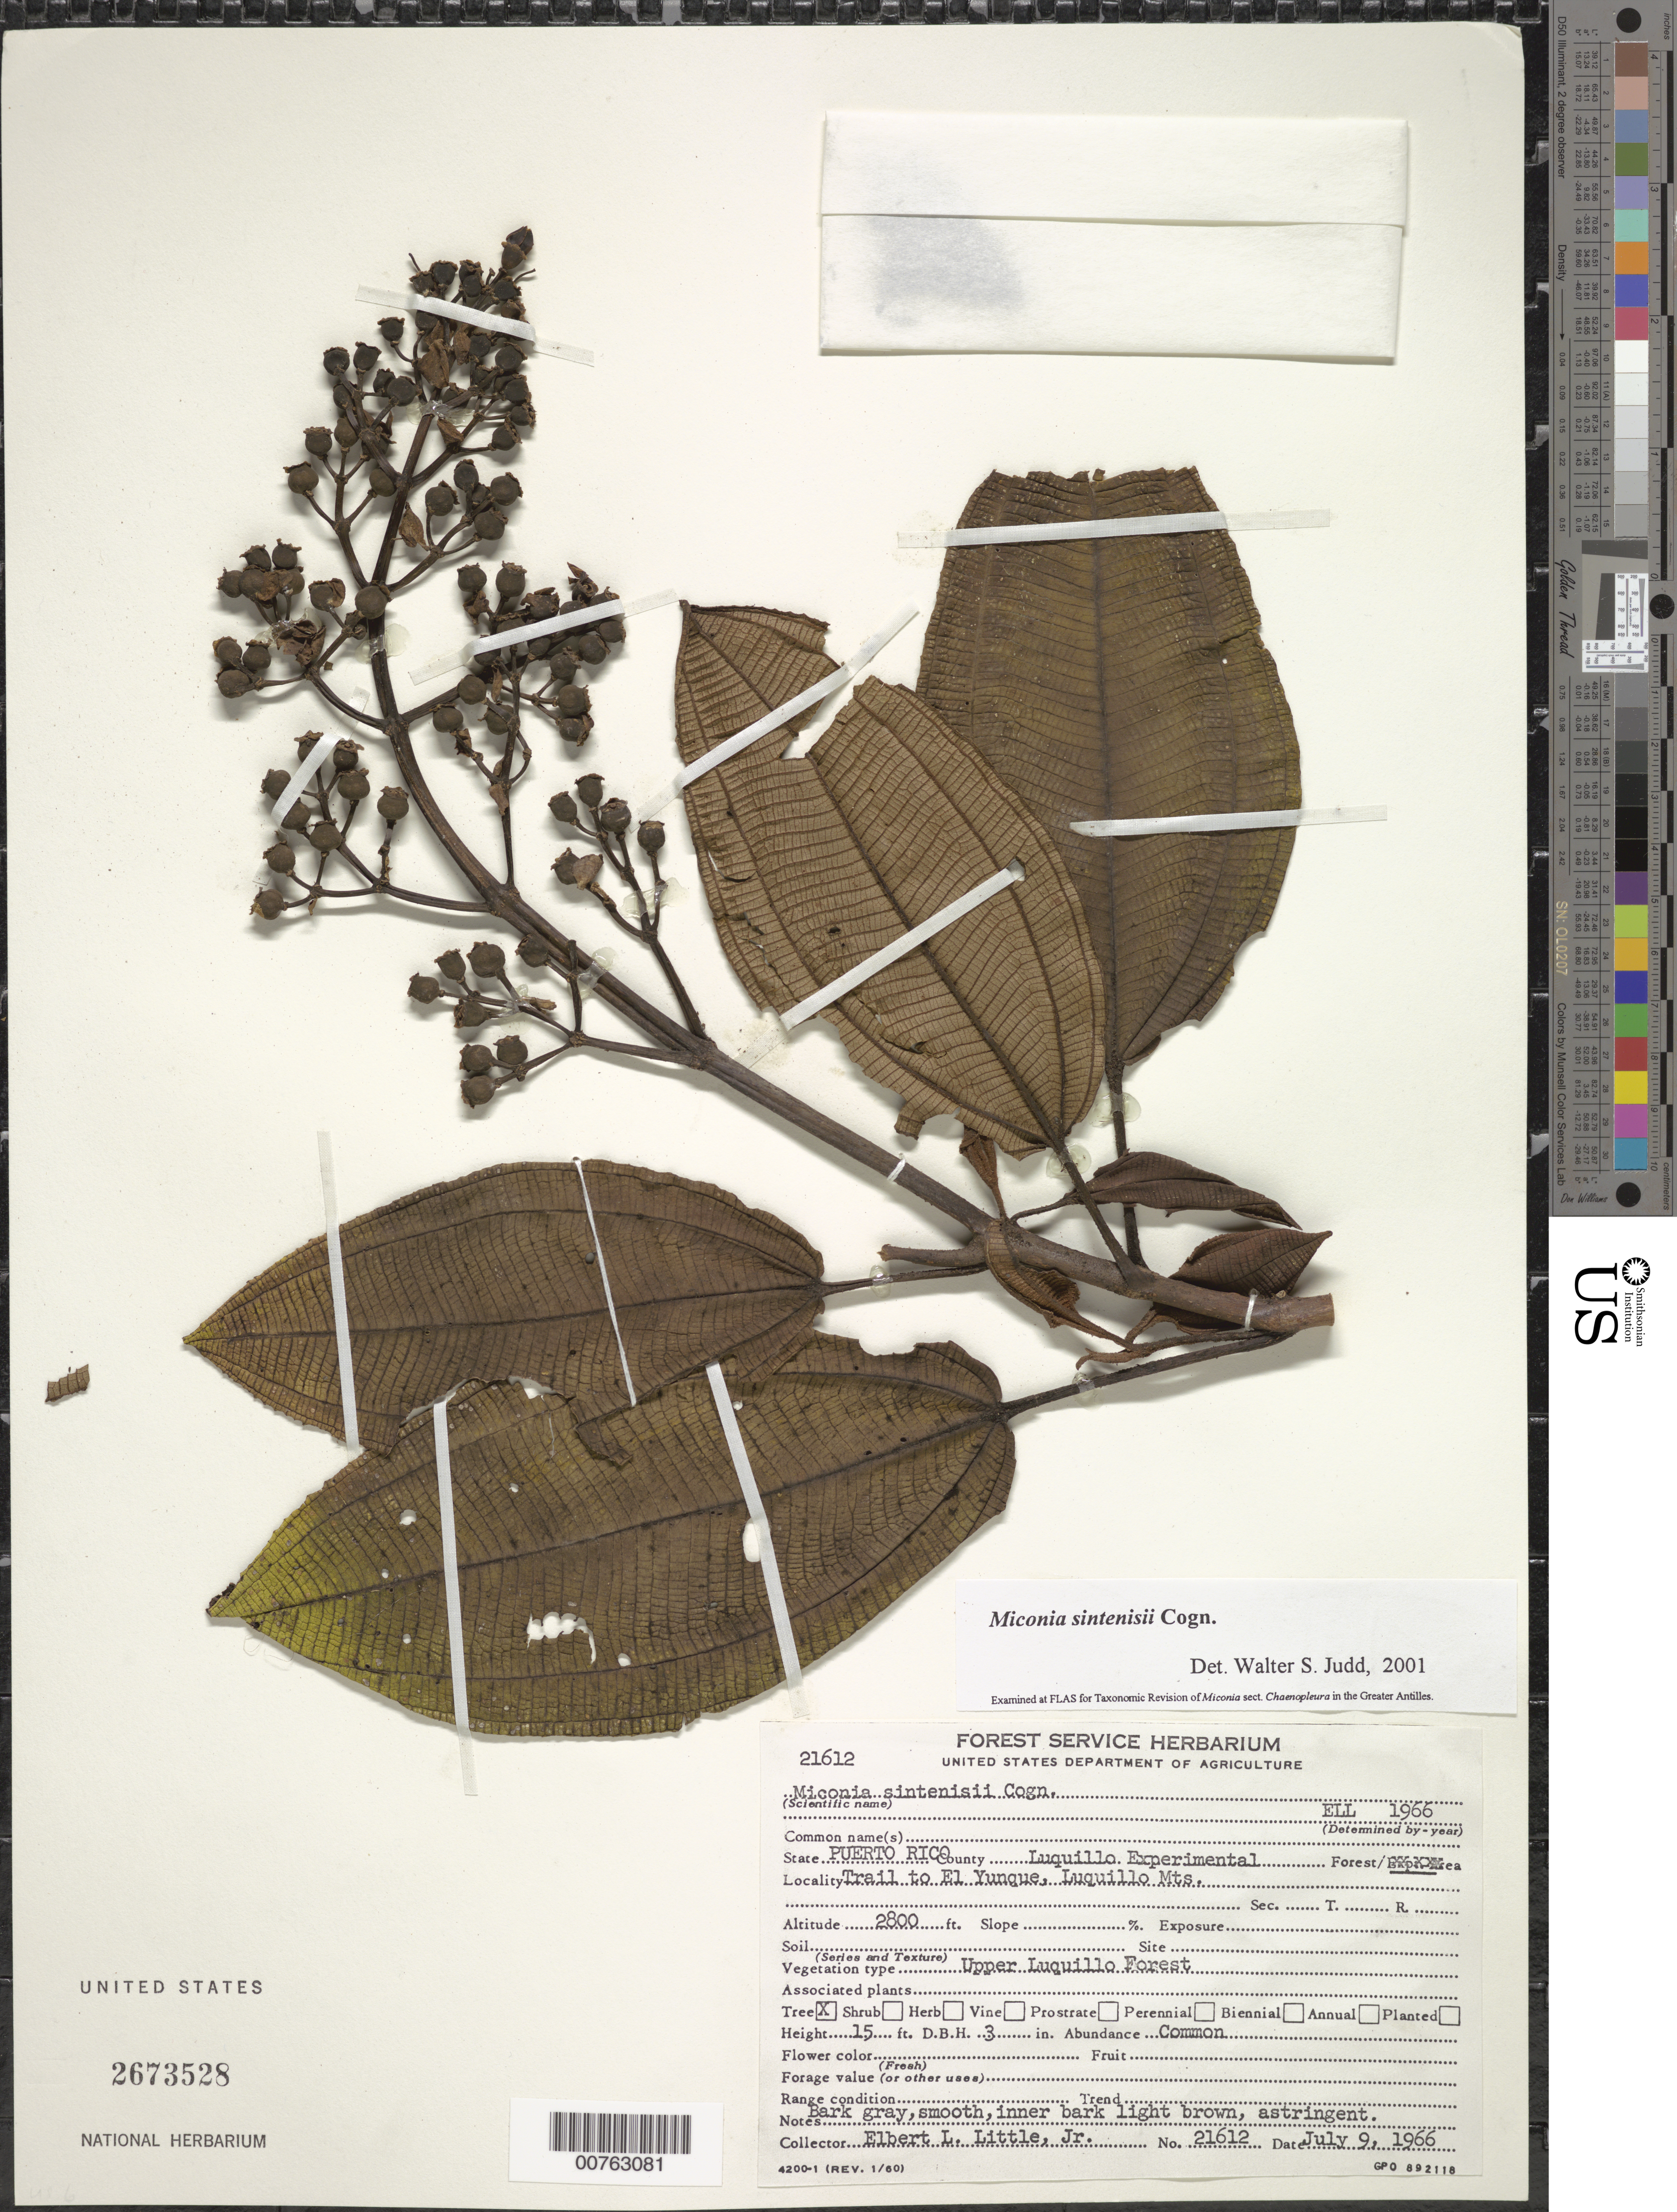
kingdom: Plantae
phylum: Tracheophyta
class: Magnoliopsida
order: Myrtales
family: Melastomataceae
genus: Miconia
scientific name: Miconia sintenisii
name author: Cogn.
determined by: Judd, Walter S.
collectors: E. L. Little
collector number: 21612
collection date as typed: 09 Jul 1966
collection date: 1966-07-09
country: Puerto Rico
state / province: Luquillo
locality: Luquillo Experimental Forest. Trail to El Yunque, Luquillo Mts.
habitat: Upper Luquillo Forest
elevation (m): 853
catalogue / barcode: US 2673528